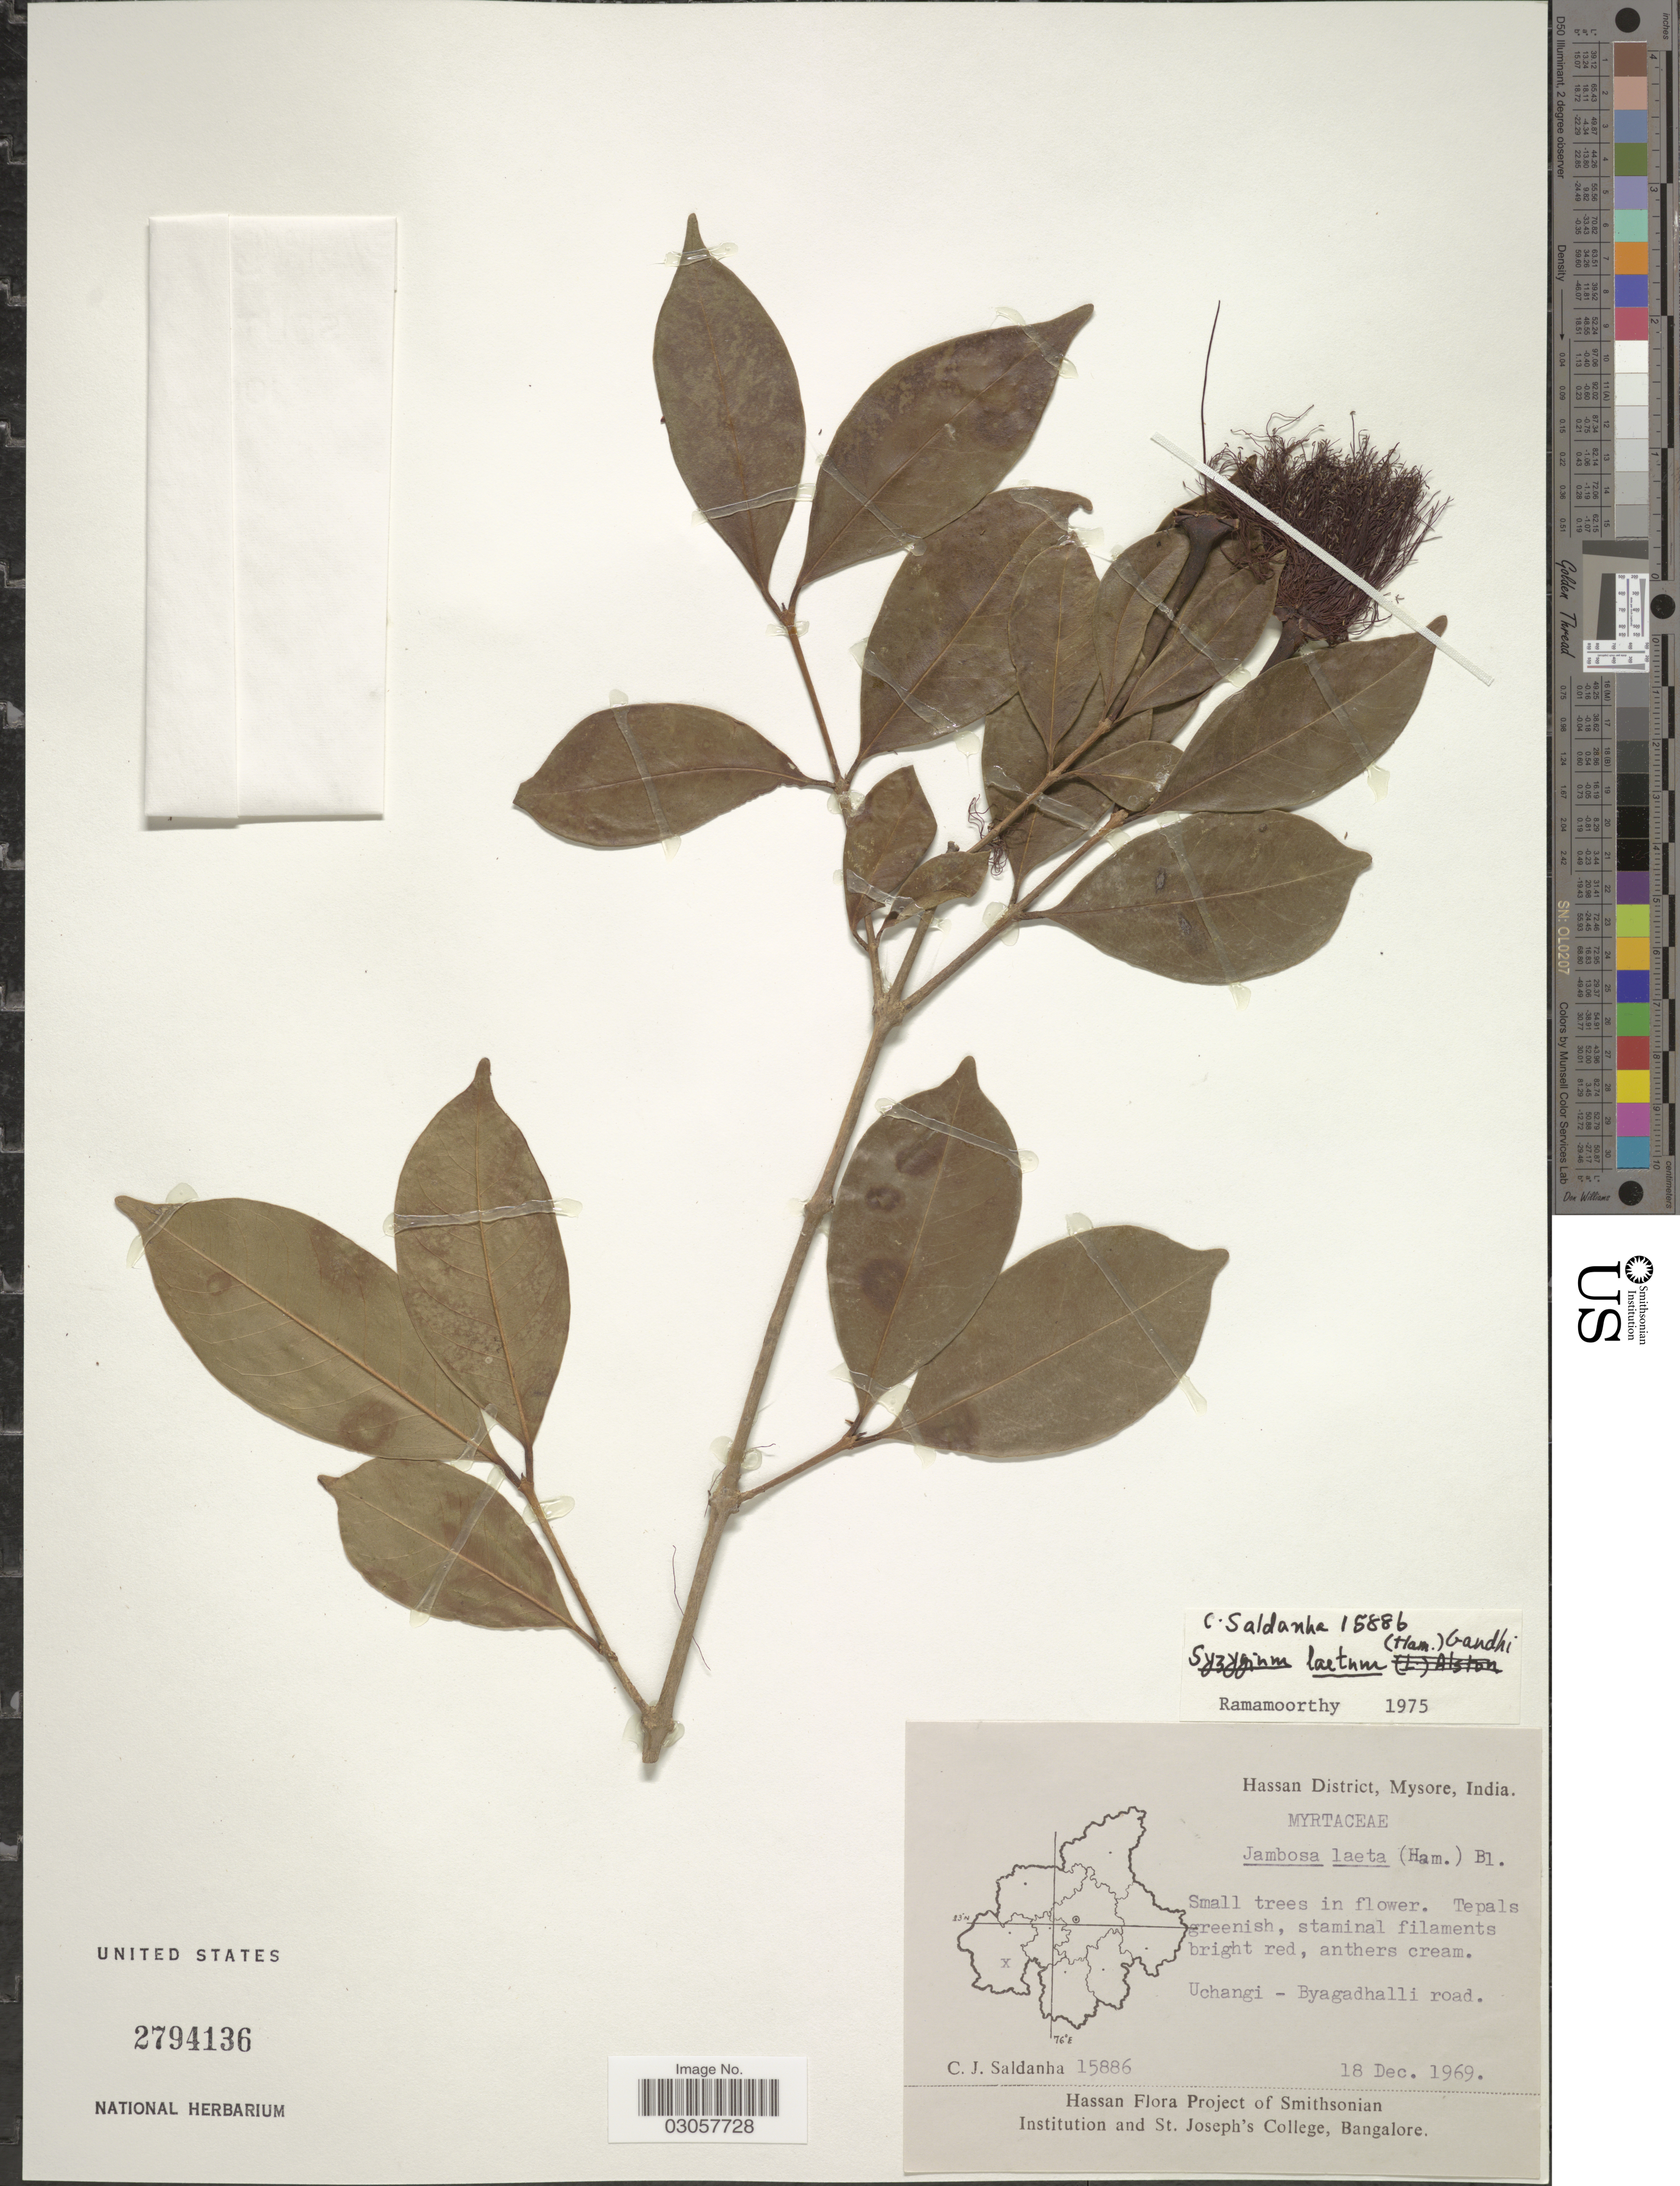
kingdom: Plantae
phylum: Tracheophyta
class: Magnoliopsida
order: Myrtales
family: Myrtaceae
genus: Syzygium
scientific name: Syzygium laetum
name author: (Buch.-Ham.) Gandhi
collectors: C. J. Saldanha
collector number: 15886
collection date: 1969-12-18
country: India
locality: Hassan District, Mysore. Uchangi - Byagadhalli road.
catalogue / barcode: US 2794136